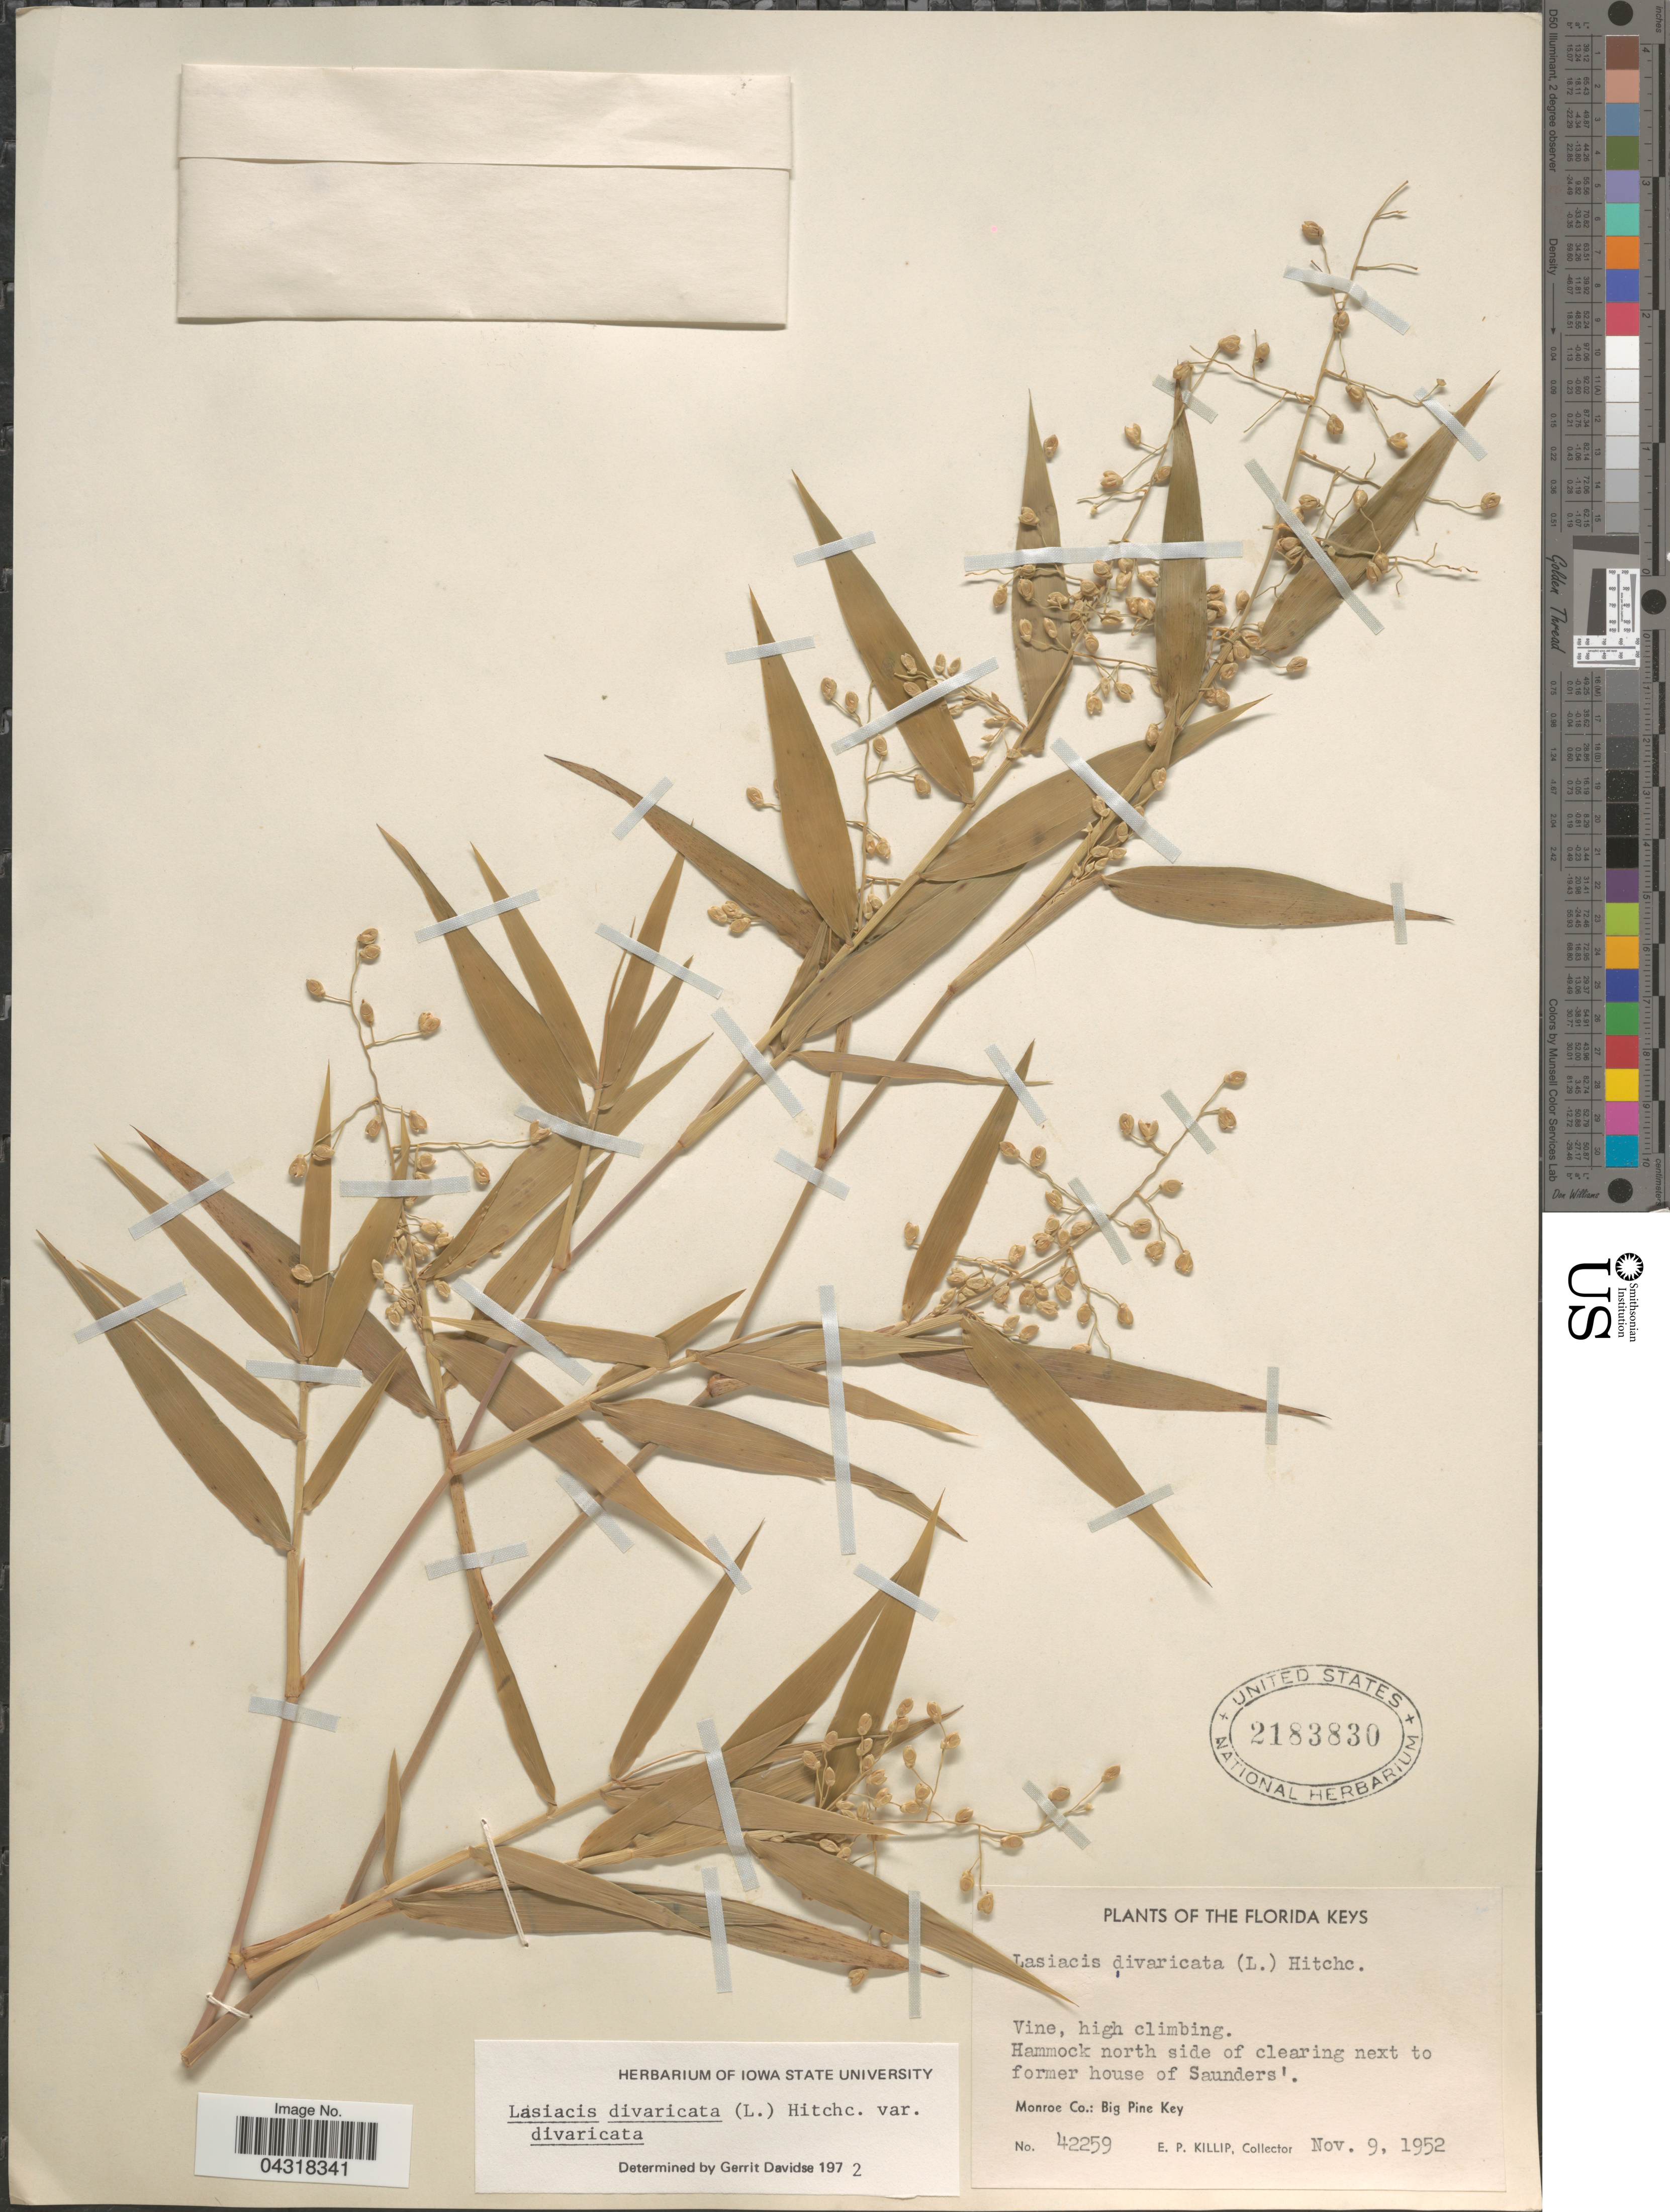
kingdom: Plantae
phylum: Tracheophyta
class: Liliopsida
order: Poales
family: Poaceae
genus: Lasiacis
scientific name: Lasiacis divaricata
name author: (L.) Hitchc.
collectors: E. P. Killip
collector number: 42259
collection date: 1952-11-09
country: United States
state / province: Florida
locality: The Florida Keys. Hammock north side of clearing next to former house of Saunders. Monroe Co.: Big Pine Key.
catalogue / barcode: US 2183830